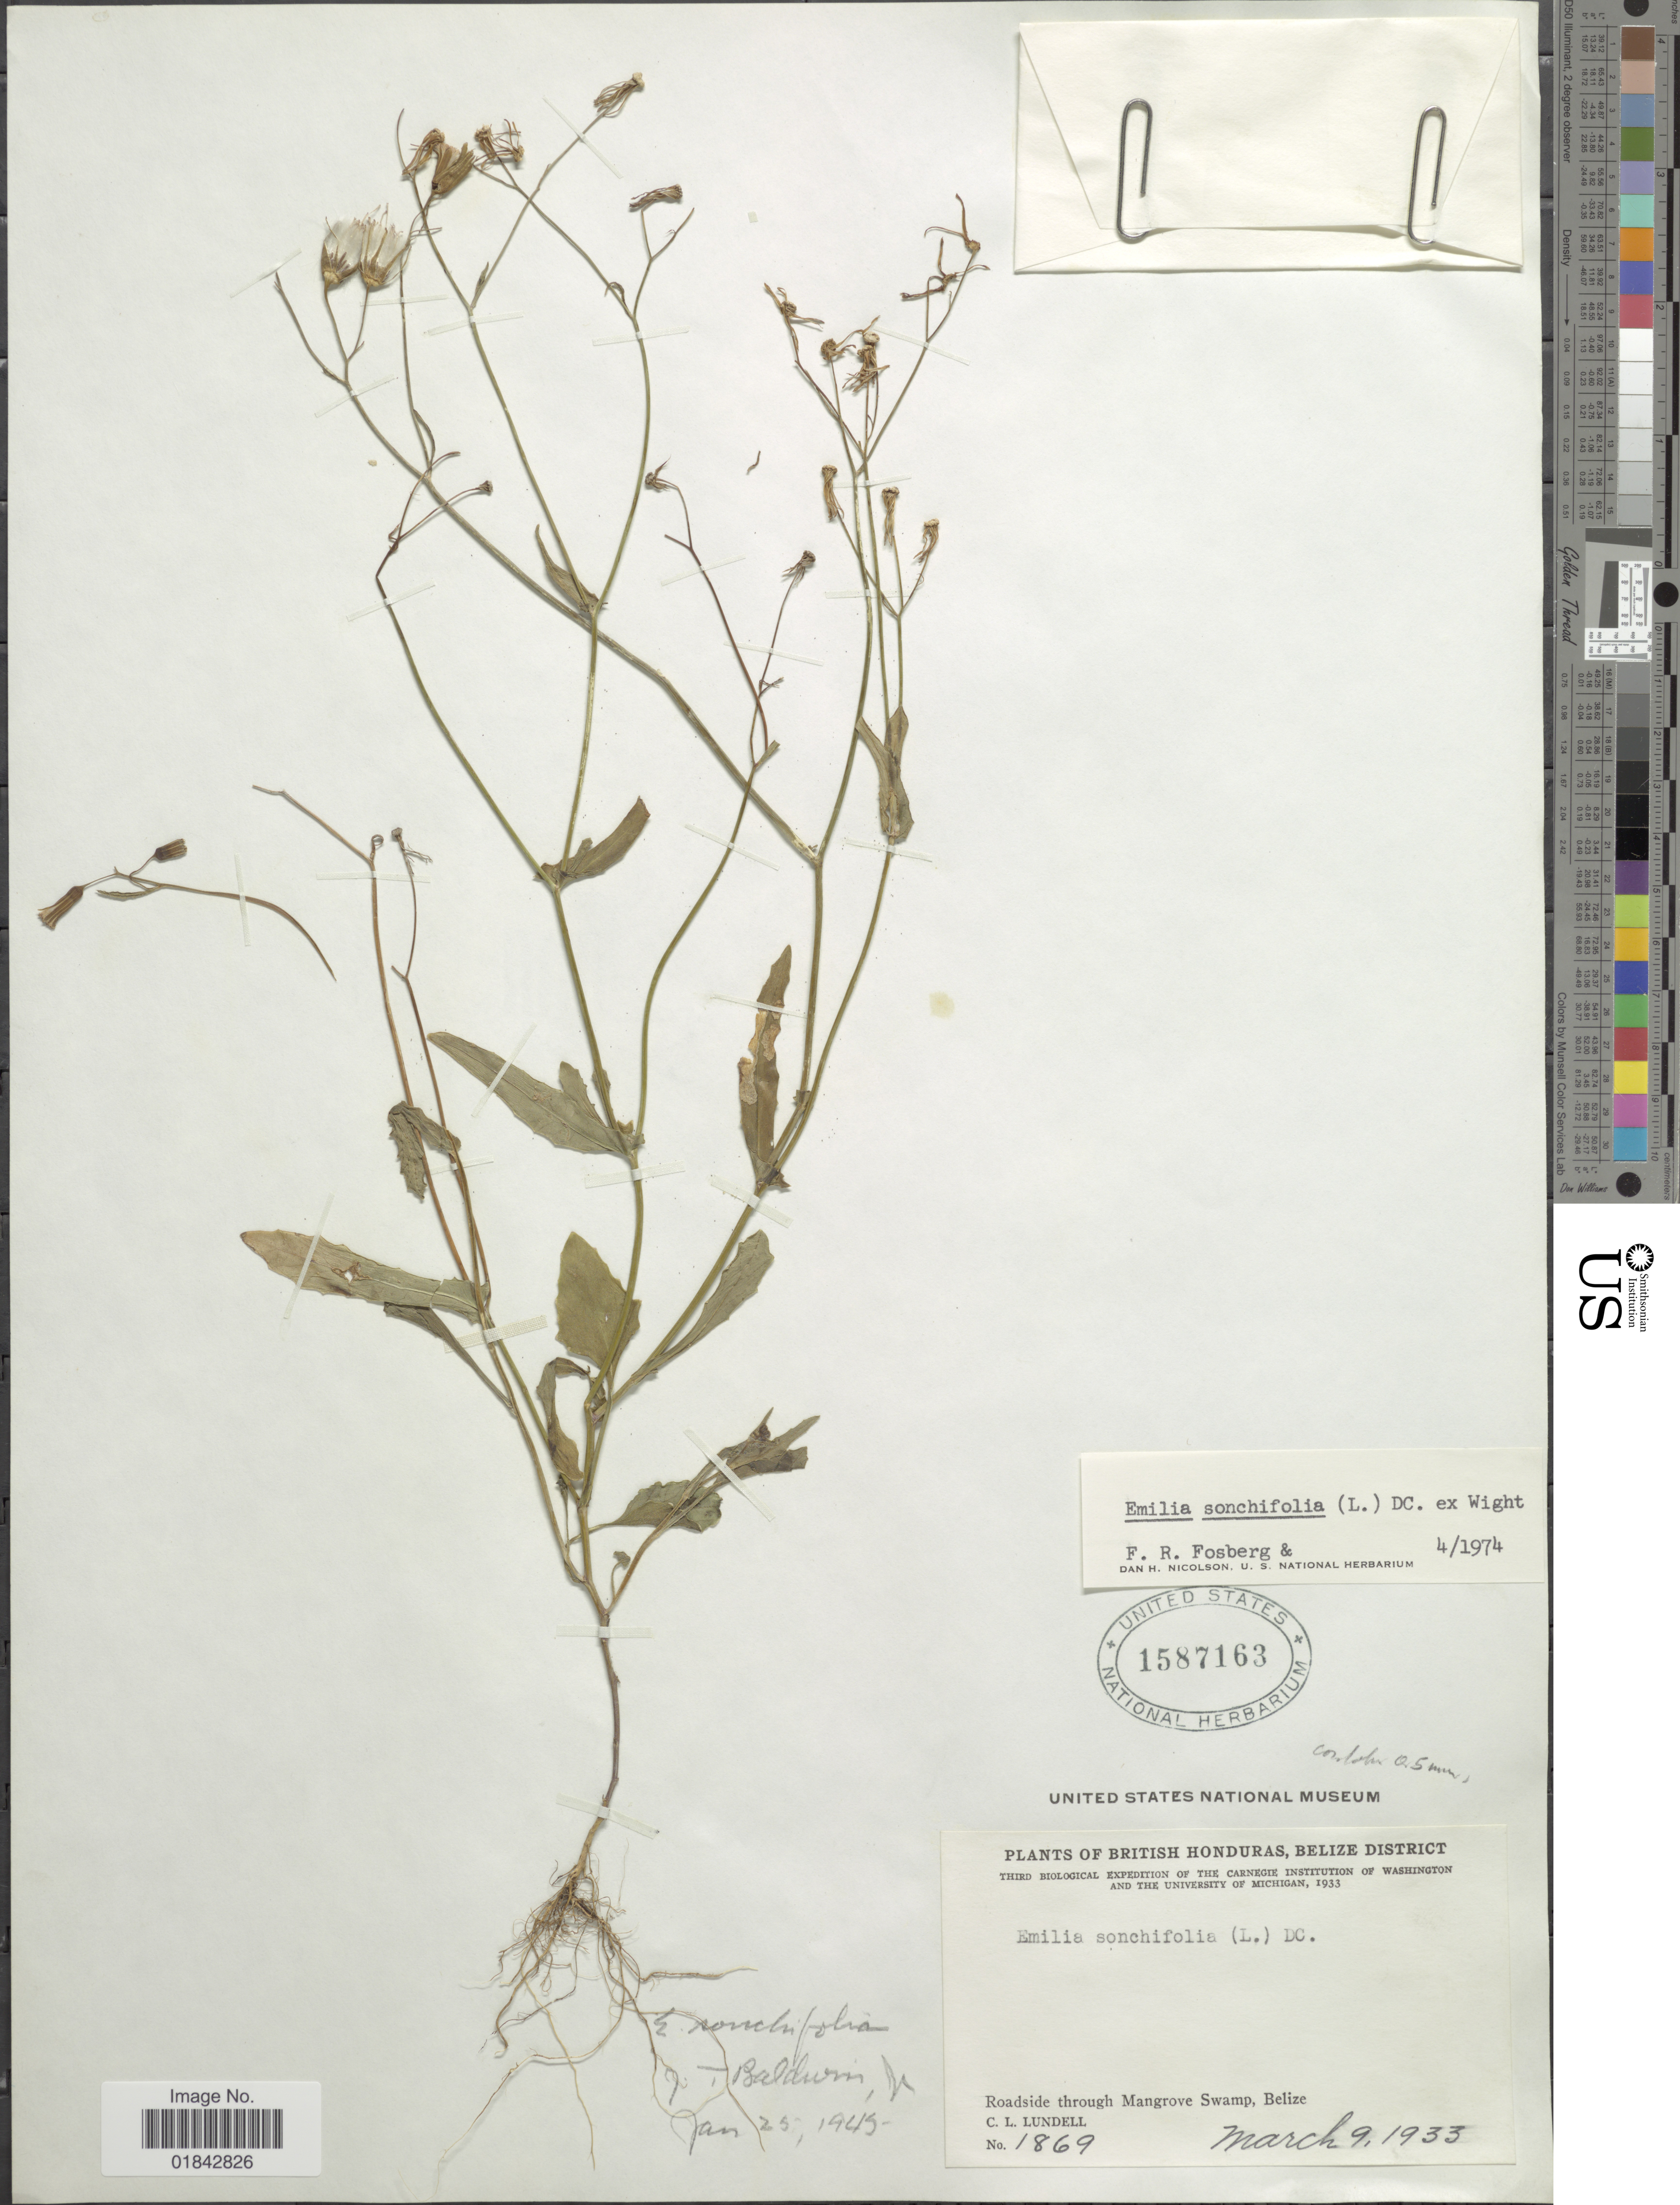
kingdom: Plantae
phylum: Tracheophyta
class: Magnoliopsida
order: Asterales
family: Asteraceae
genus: Emilia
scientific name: Emilia sonchifolia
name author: (L.) DC.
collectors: C. L. Lundell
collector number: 1869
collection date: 1933-03-09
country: Belize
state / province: Belize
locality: British Honduras, roadside through Mangrove Swamp, Belize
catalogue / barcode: US 1587163